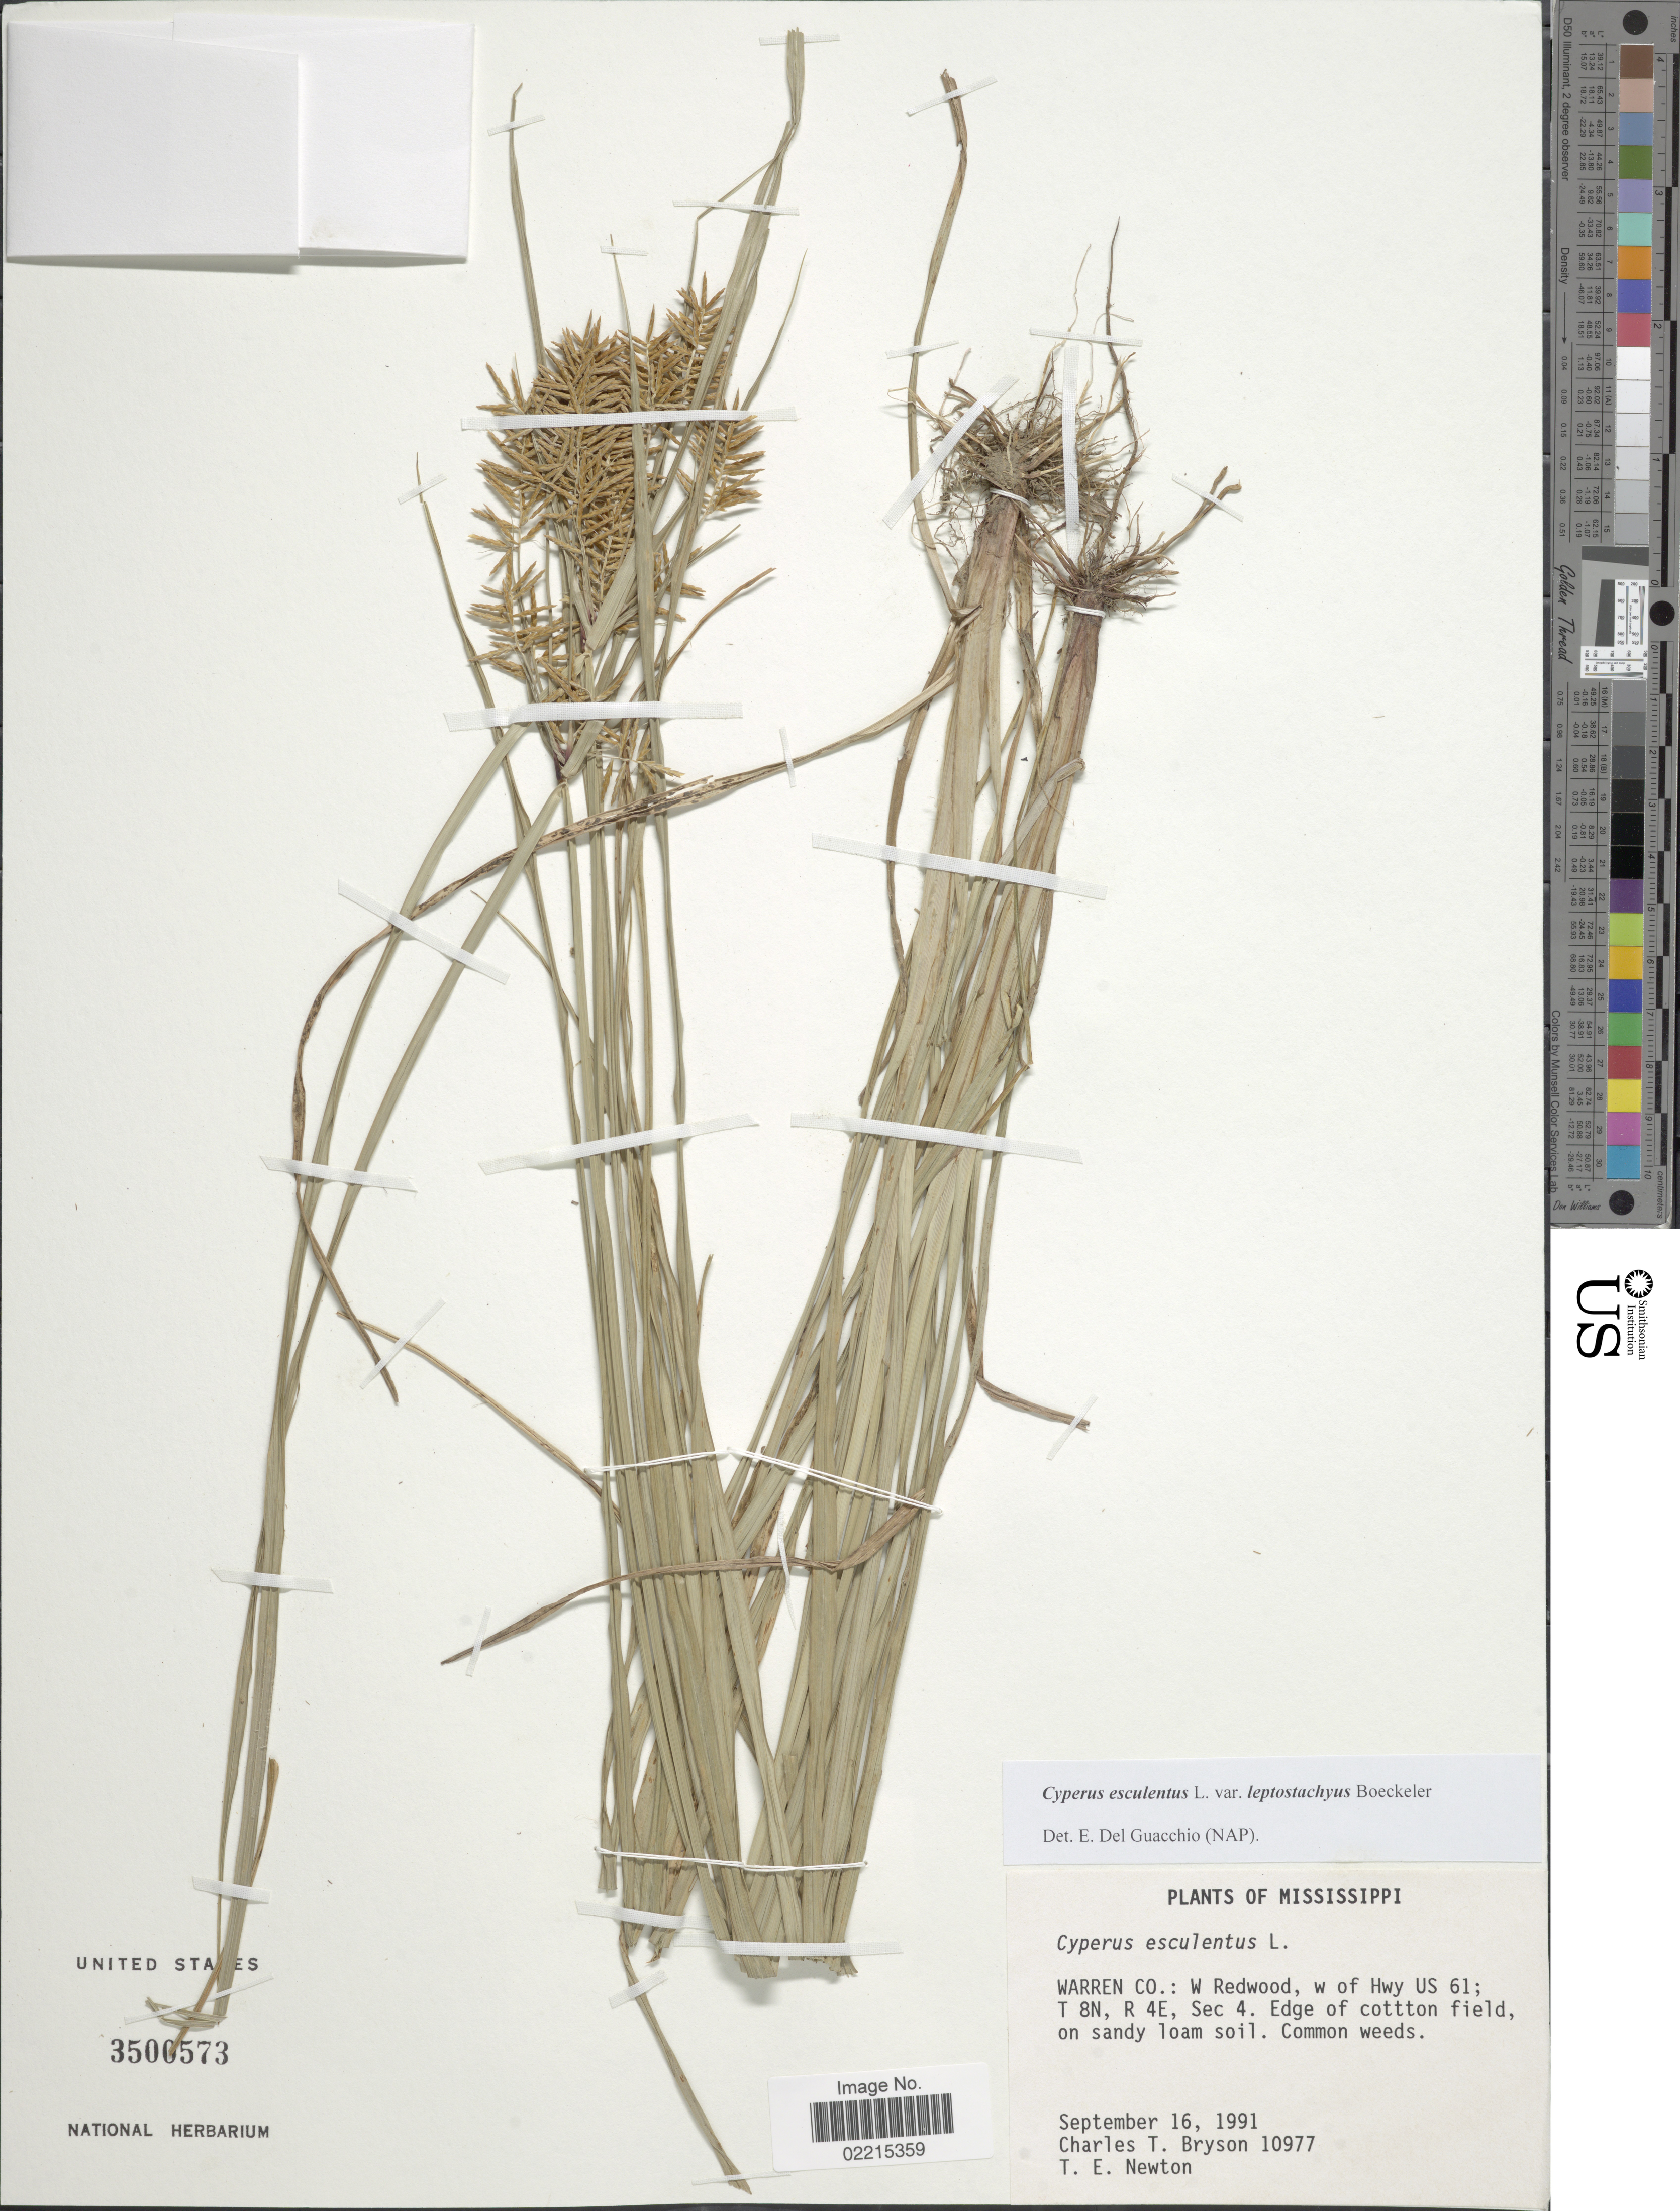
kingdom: Plantae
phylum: Tracheophyta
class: Liliopsida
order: Poales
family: Cyperaceae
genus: Cyperus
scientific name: Cyperus esculentus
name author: L.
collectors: C. Bryson & T. Newton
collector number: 10977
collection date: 1991-09-16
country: United States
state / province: Mississippi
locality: Warren Co.: W. Redwood, w of Hwy US 61; T 8 N, R 4E, Sec. 4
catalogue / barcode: US 3500573